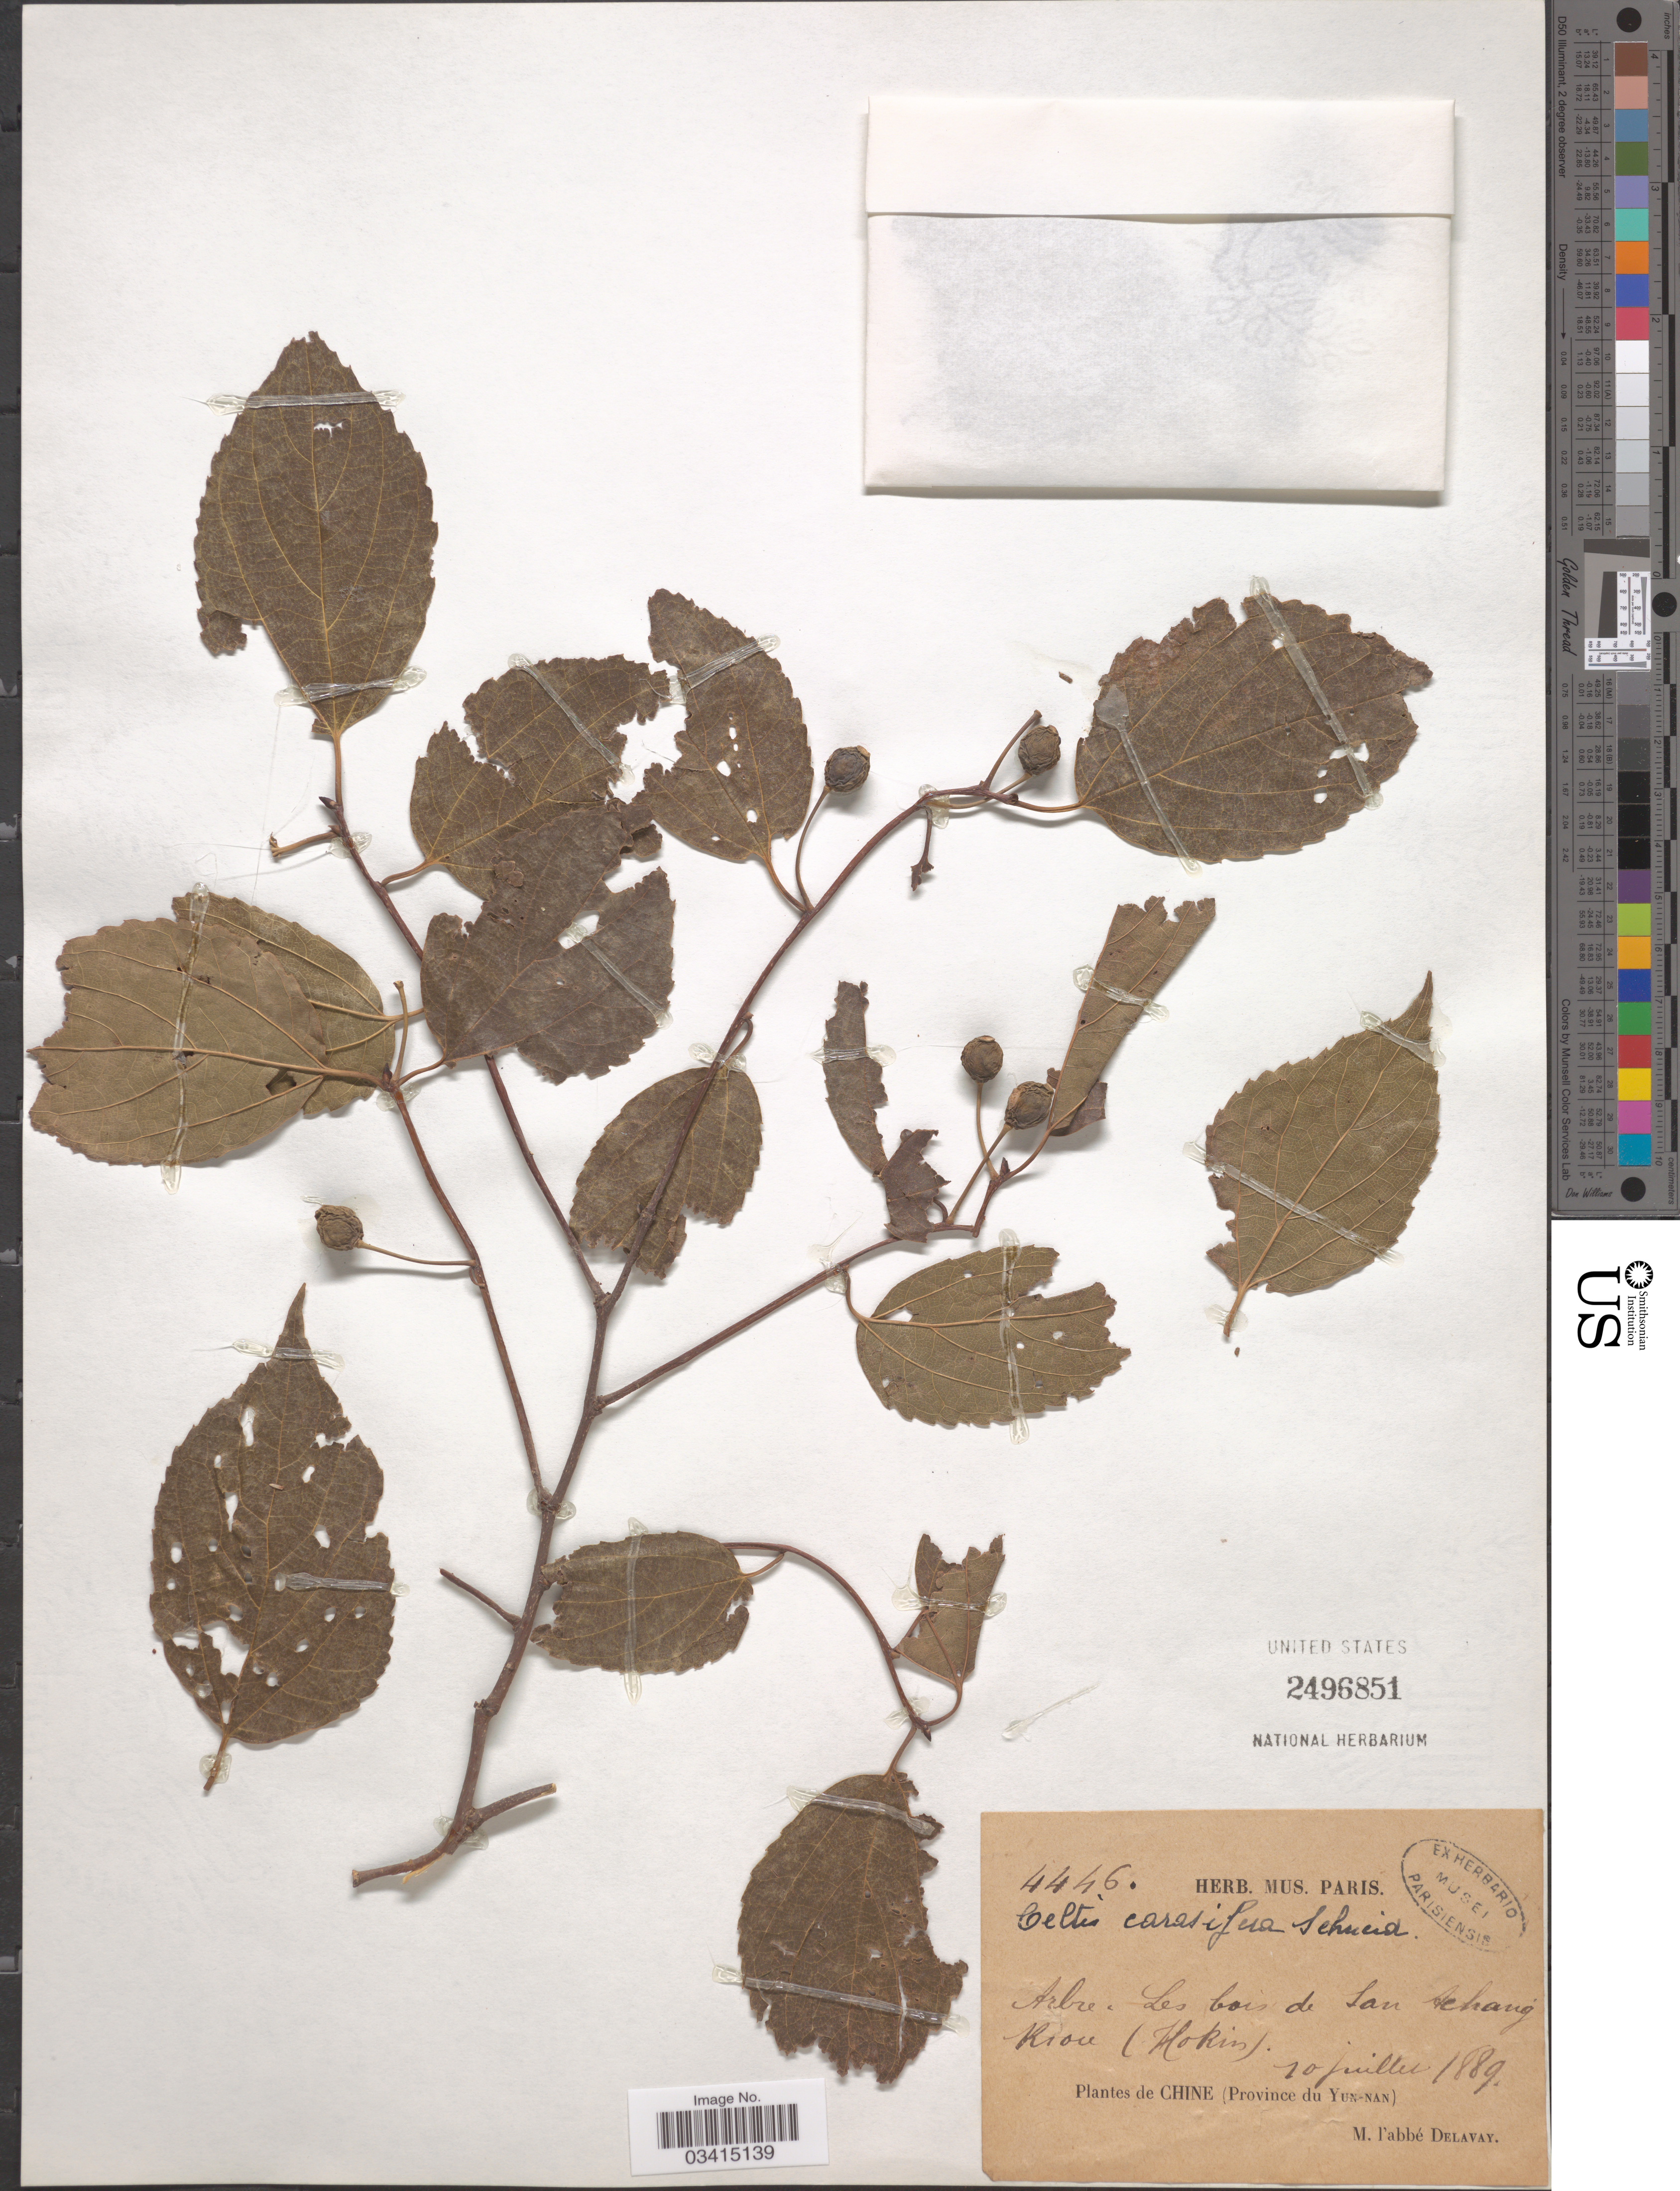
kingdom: Plantae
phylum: Tracheophyta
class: Magnoliopsida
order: Rosales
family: Cannabaceae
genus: Celtis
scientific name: Celtis cerasifera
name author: C.K. Schneid.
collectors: P. Delavay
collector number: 4446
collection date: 1889-07-10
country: China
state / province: Yunnan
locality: Les bois de San tchang [interpreted] Rioce (Hokin).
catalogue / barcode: US 2496851